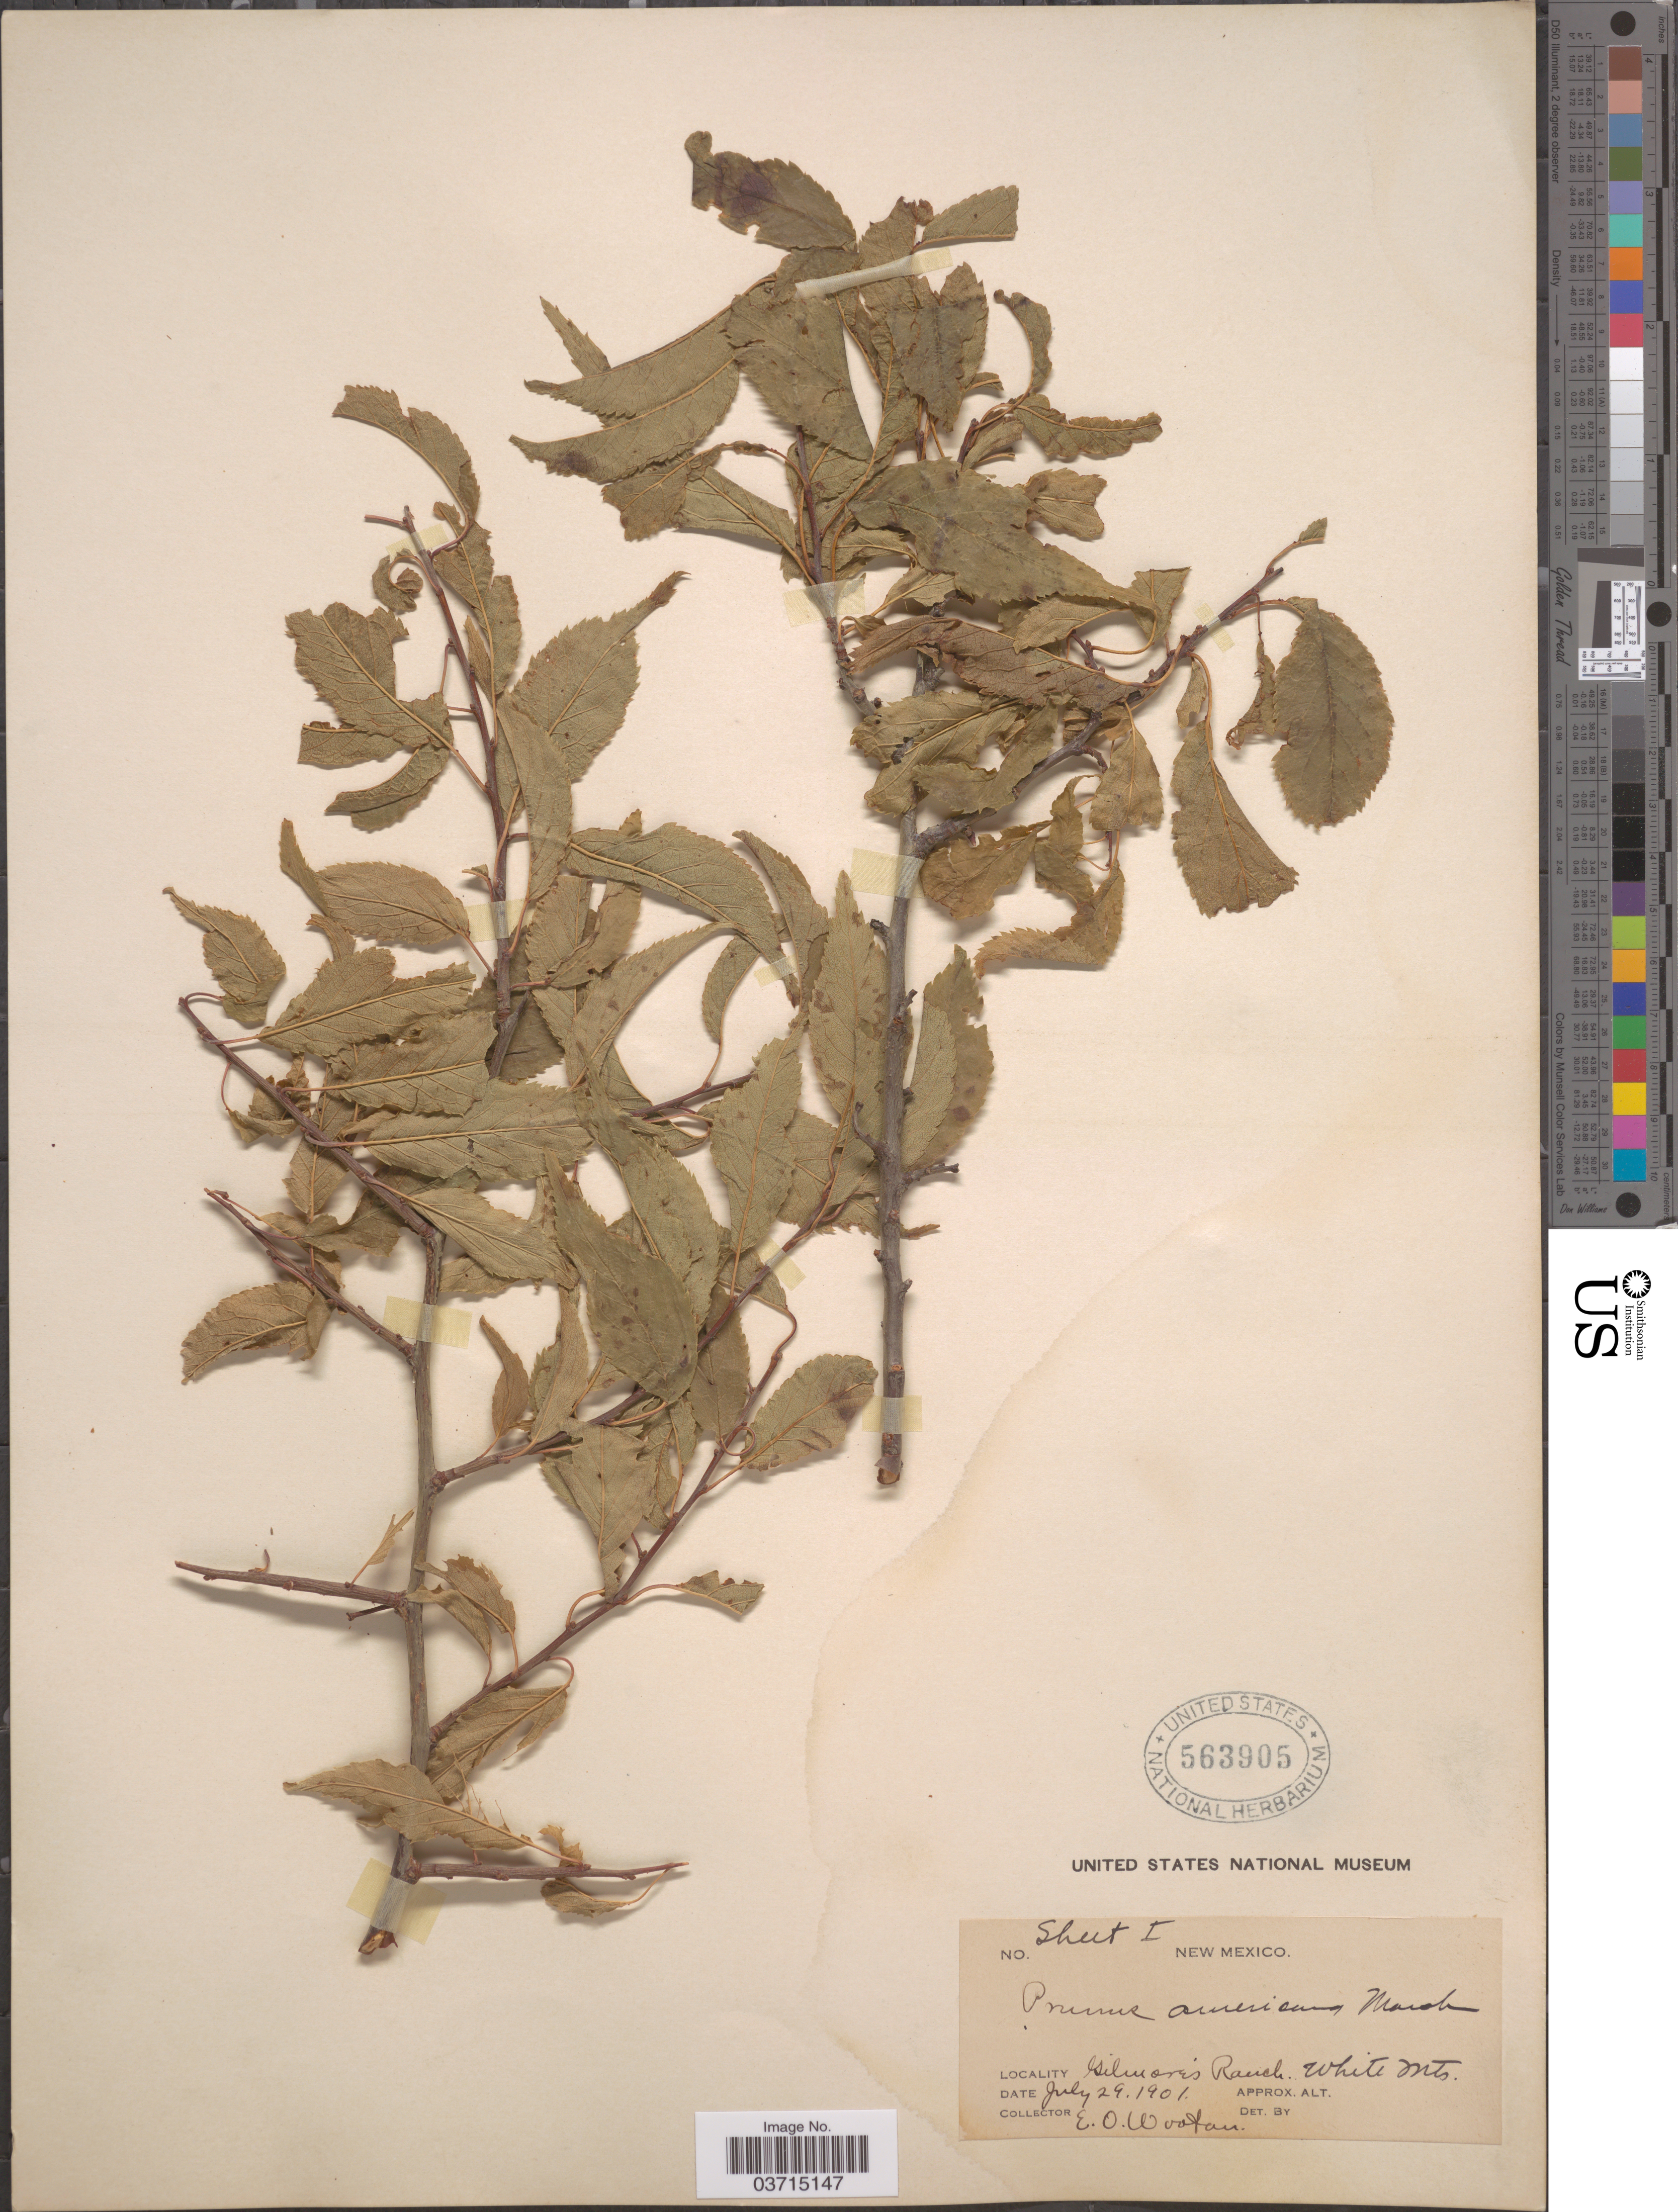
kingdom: Plantae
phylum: Tracheophyta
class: Magnoliopsida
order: Rosales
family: Rosaceae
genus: Prunus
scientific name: Prunus americana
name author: Marshall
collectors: E. O. Wooton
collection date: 1901-07-29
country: United States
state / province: New Mexico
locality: Gilmore's Ranch. White Mts.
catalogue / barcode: US 563905